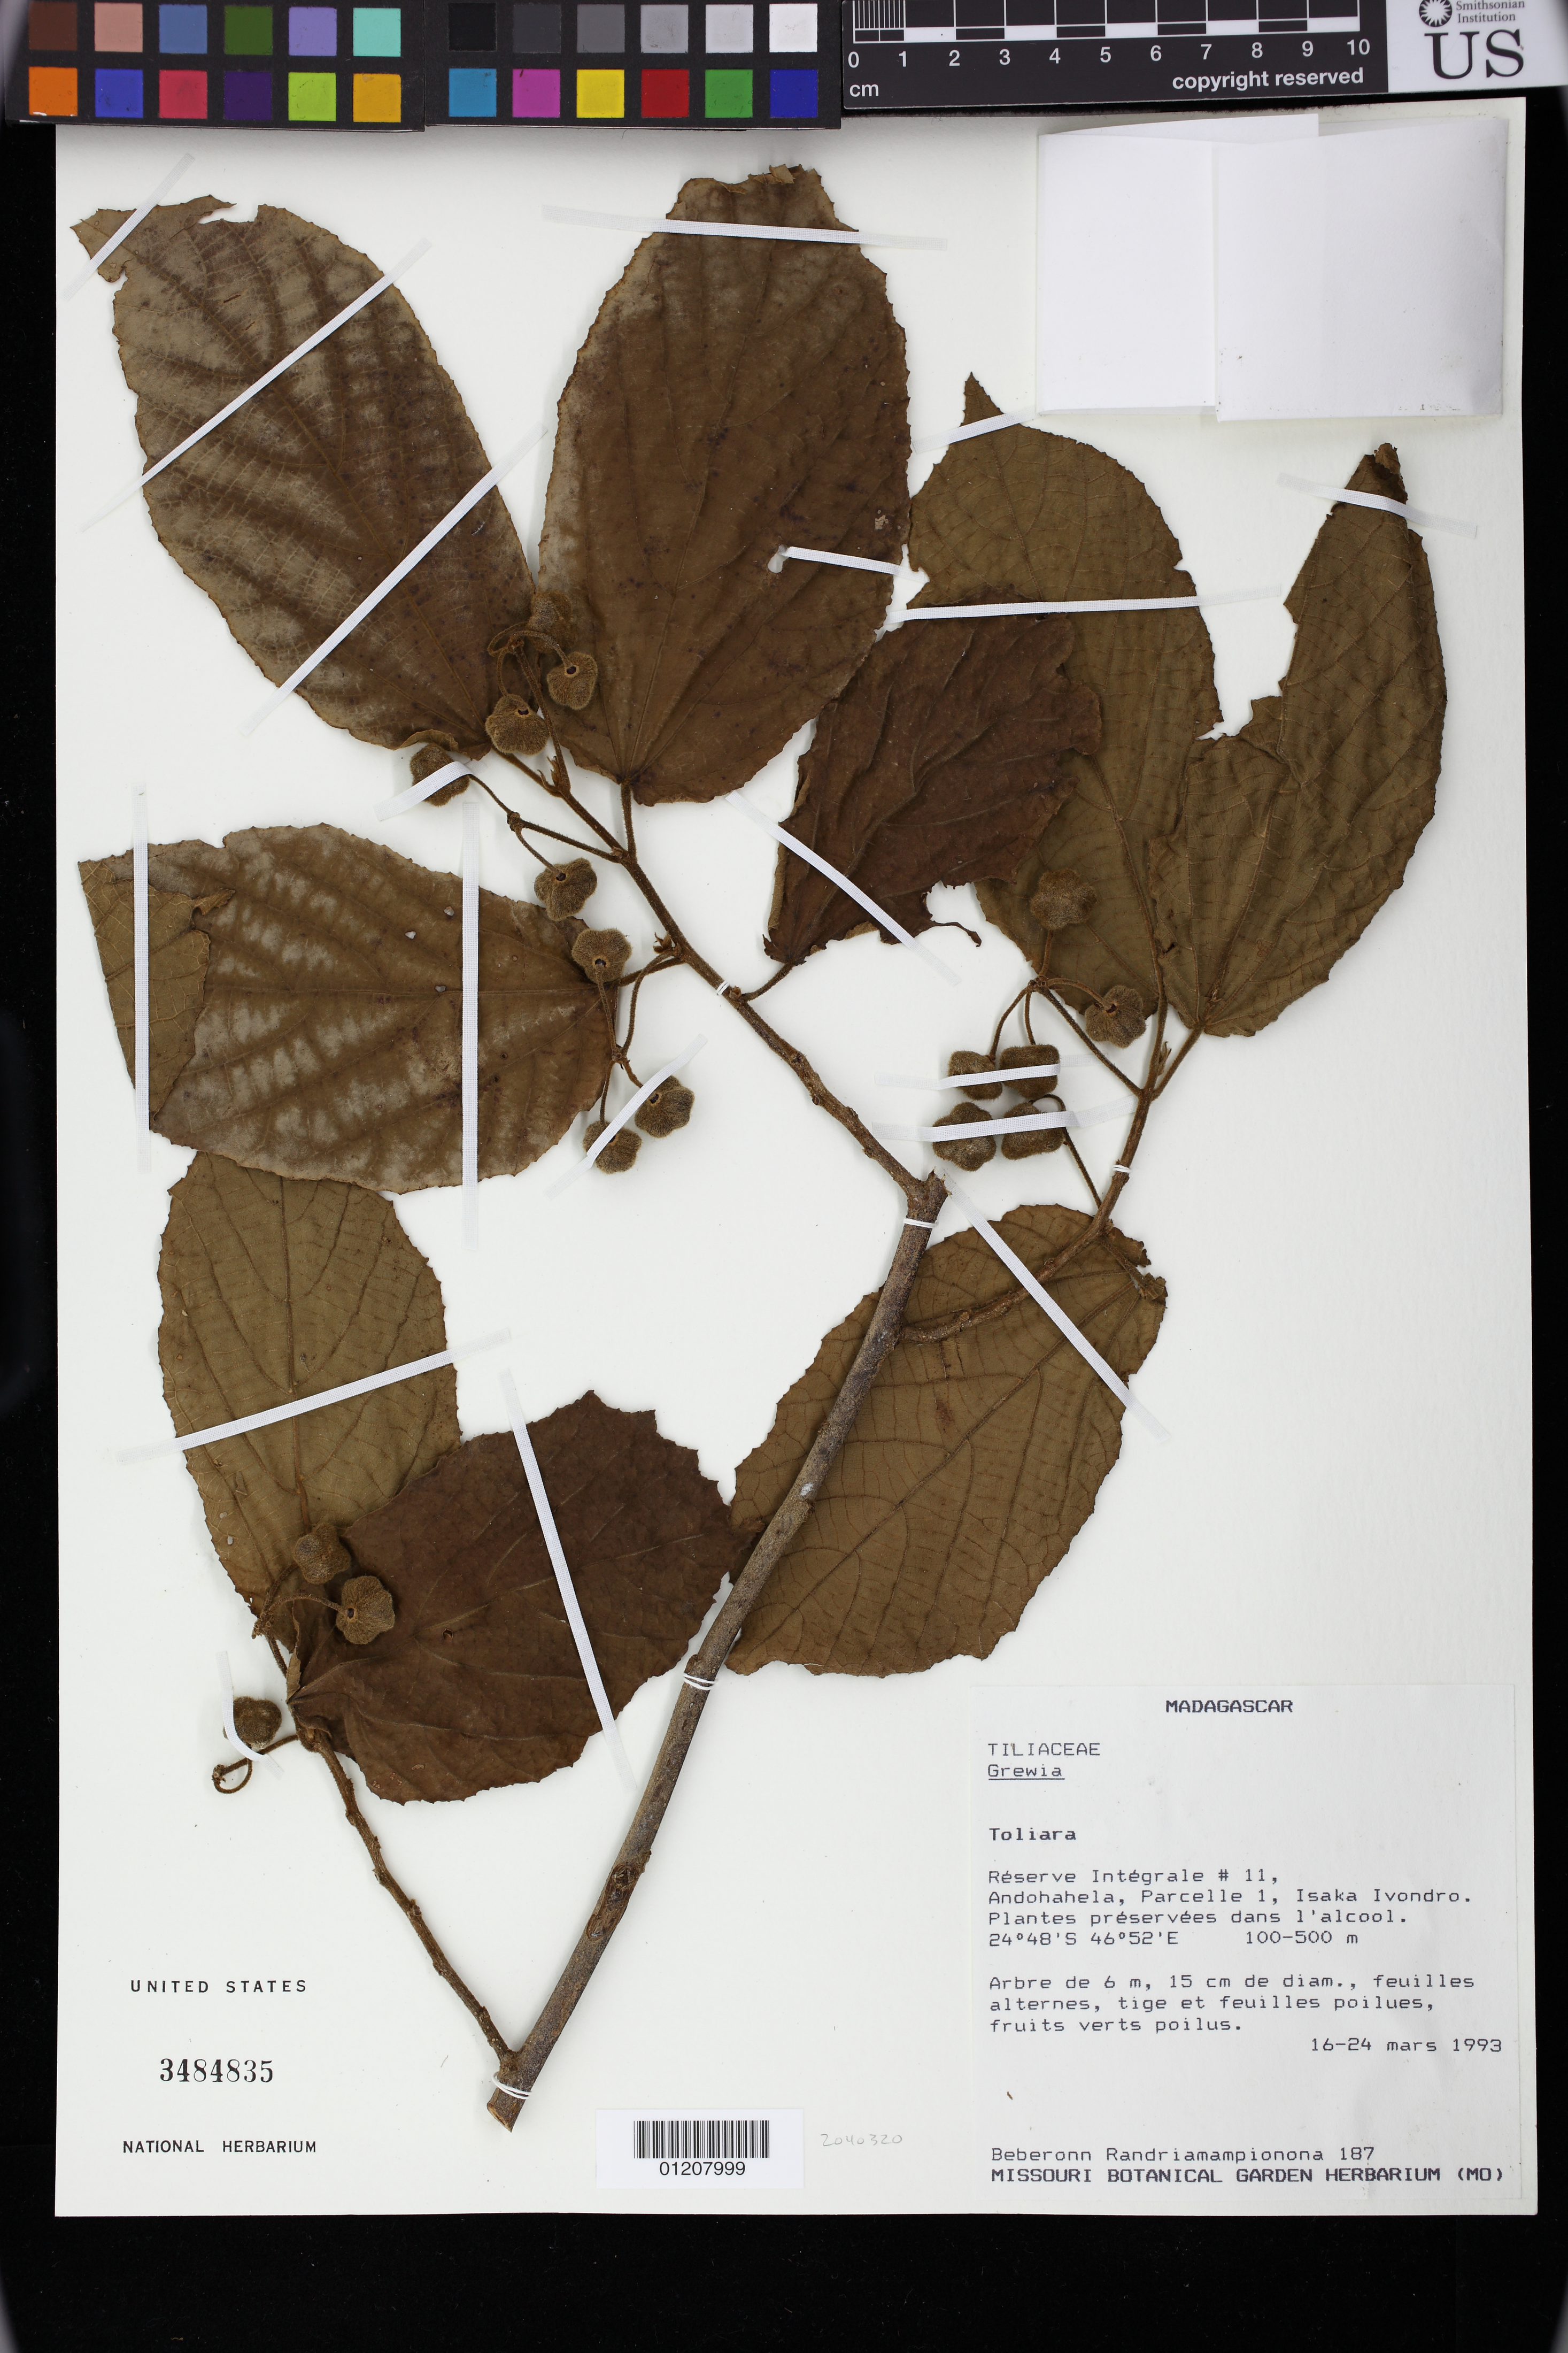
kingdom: Plantae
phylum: Tracheophyta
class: Magnoliopsida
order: Malvales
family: Malvaceae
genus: Grewia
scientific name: Grewia aprina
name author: Capuron & Mabb. ex Phillipson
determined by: Dorr, L. J., (BOT), Smithsonian Institution - National Museum of Natural History (UNITED STATES)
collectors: B. Randriamampionona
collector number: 187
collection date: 1993-03-16/1993-03-24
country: Madagascar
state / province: Anosy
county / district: Tolanaro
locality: Toliara: Reserve Integrale #11, Andohahela, Parcelle 1, Isaka Ivondro.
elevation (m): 100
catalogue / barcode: US 3484835